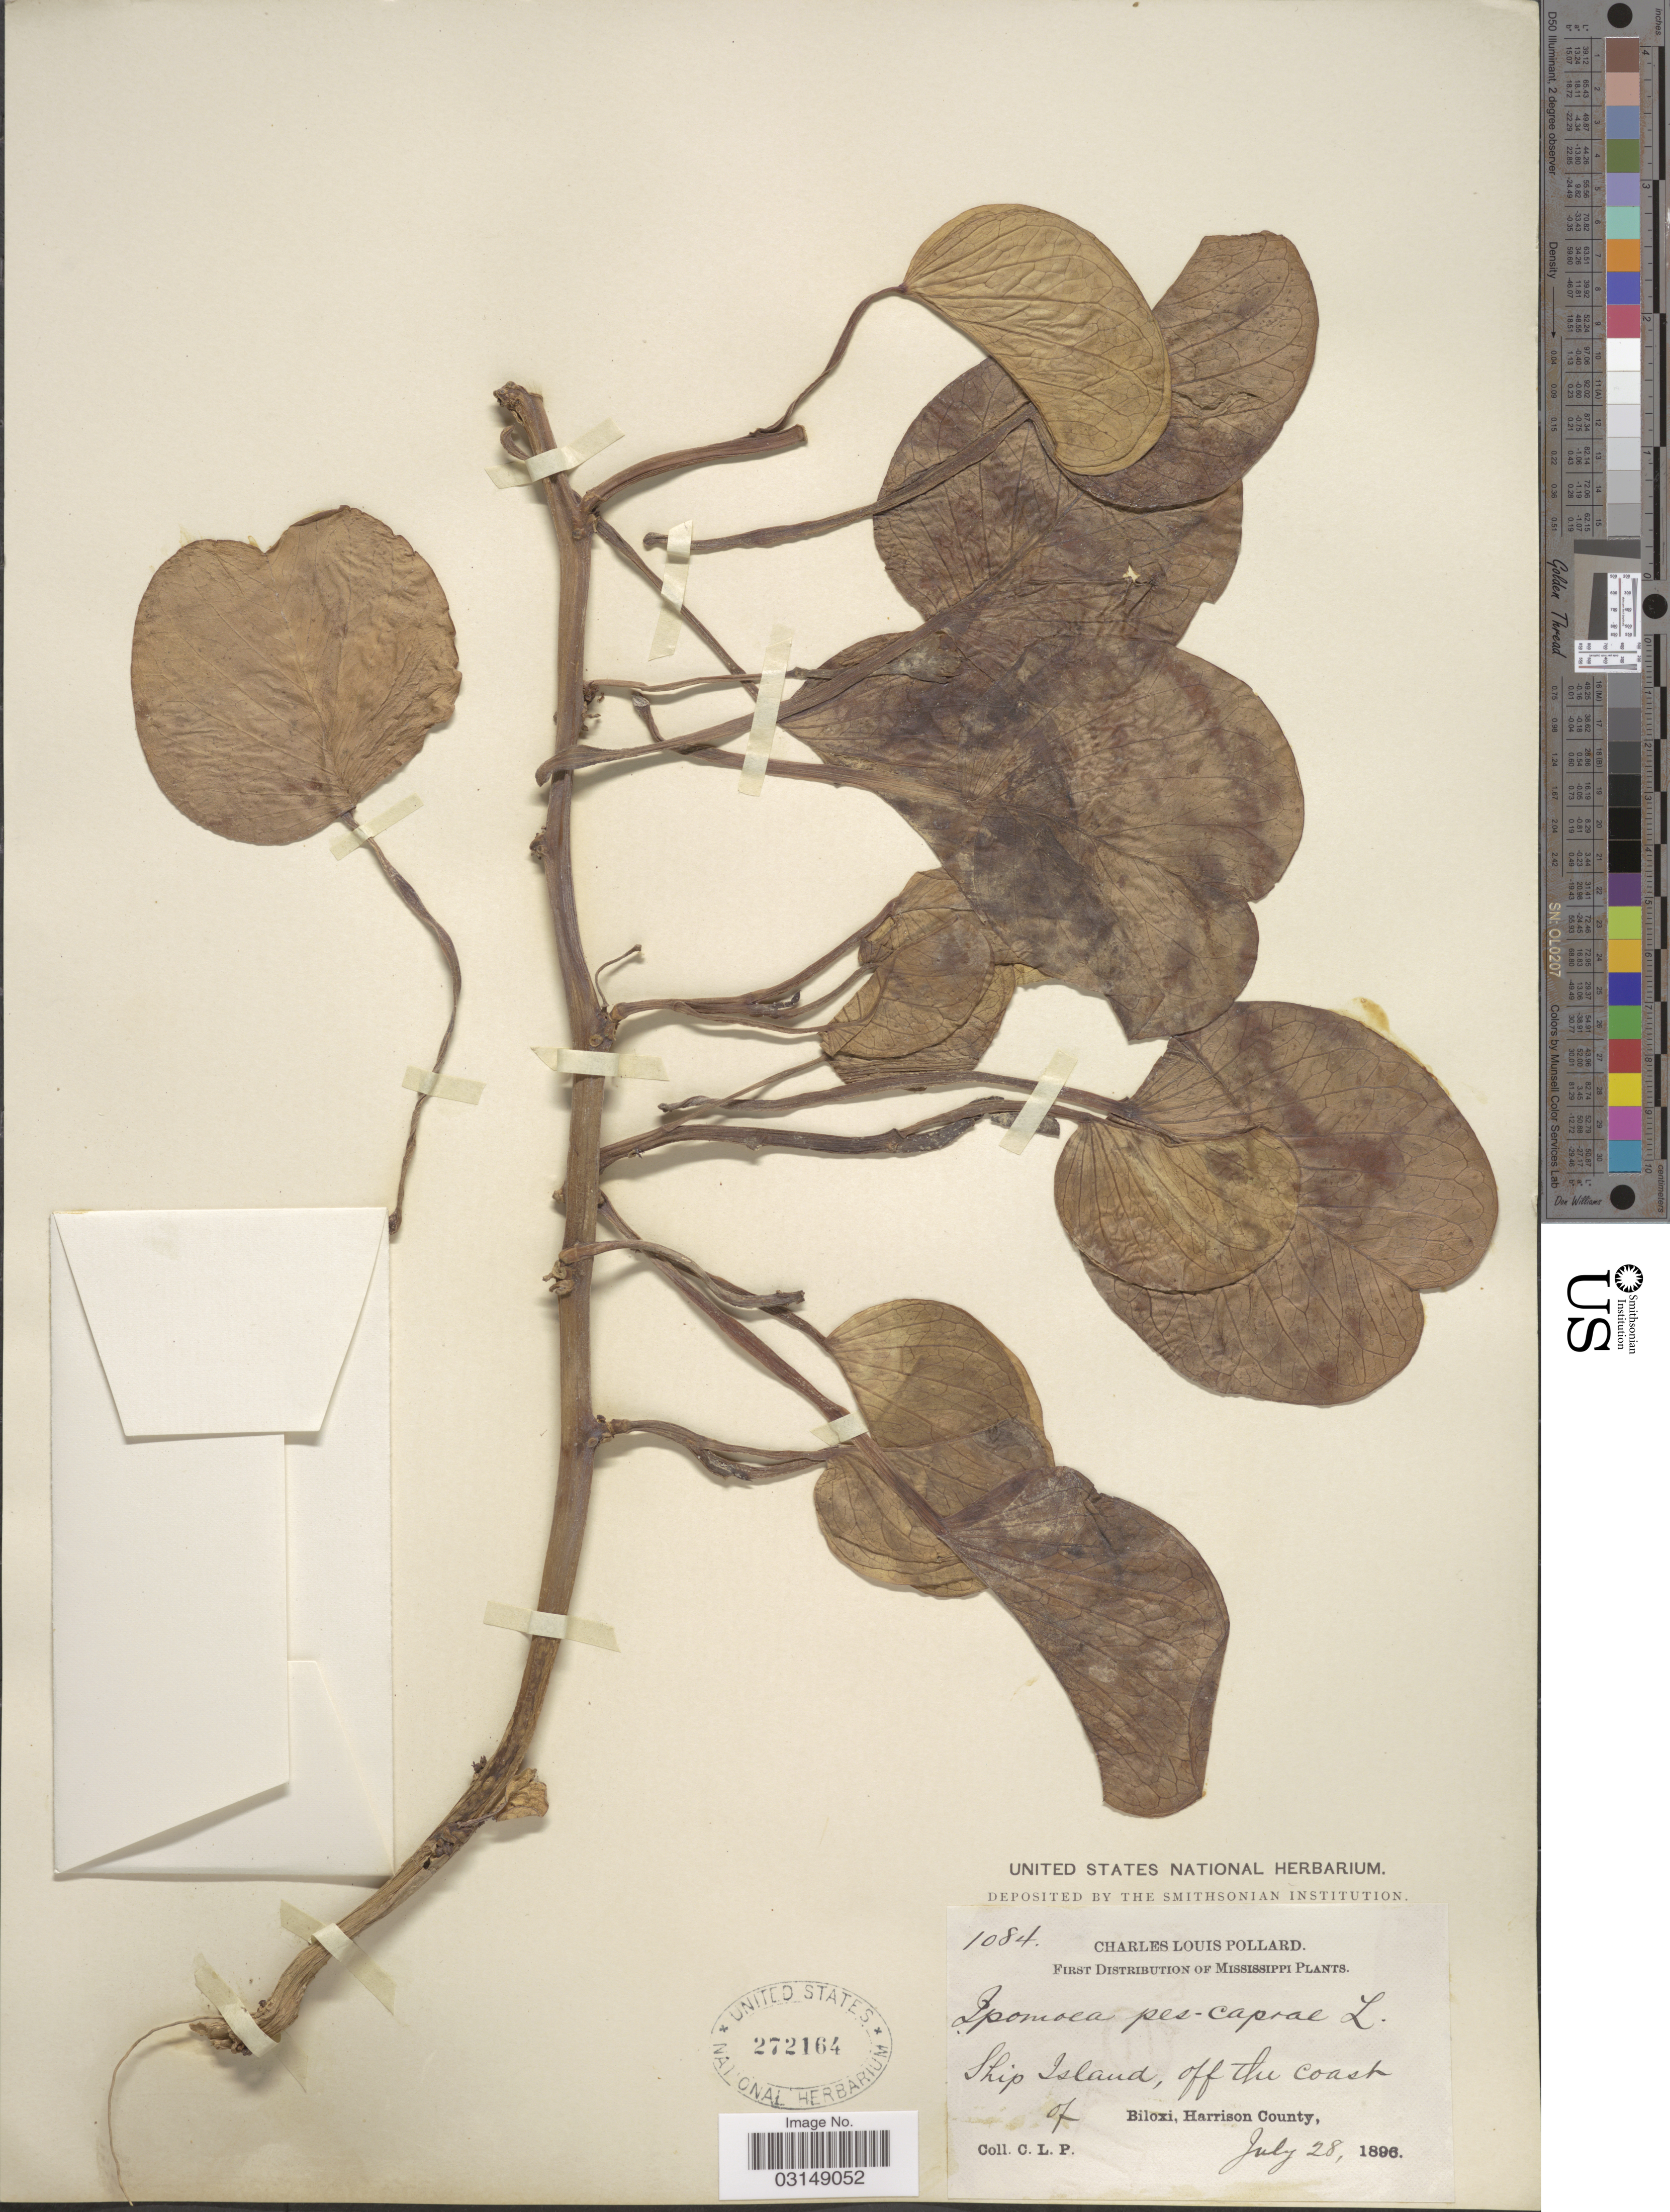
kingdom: Plantae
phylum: Tracheophyta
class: Magnoliopsida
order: Solanales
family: Convolvulaceae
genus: Ipomoea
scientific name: Ipomoea pes-caprae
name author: (L.) R. Br.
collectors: C. L. Pollard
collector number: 1084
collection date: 1896-07-28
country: United States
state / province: Mississippi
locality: Ship Island, off the coast of Biloxi, Harrison County.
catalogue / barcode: US 272164